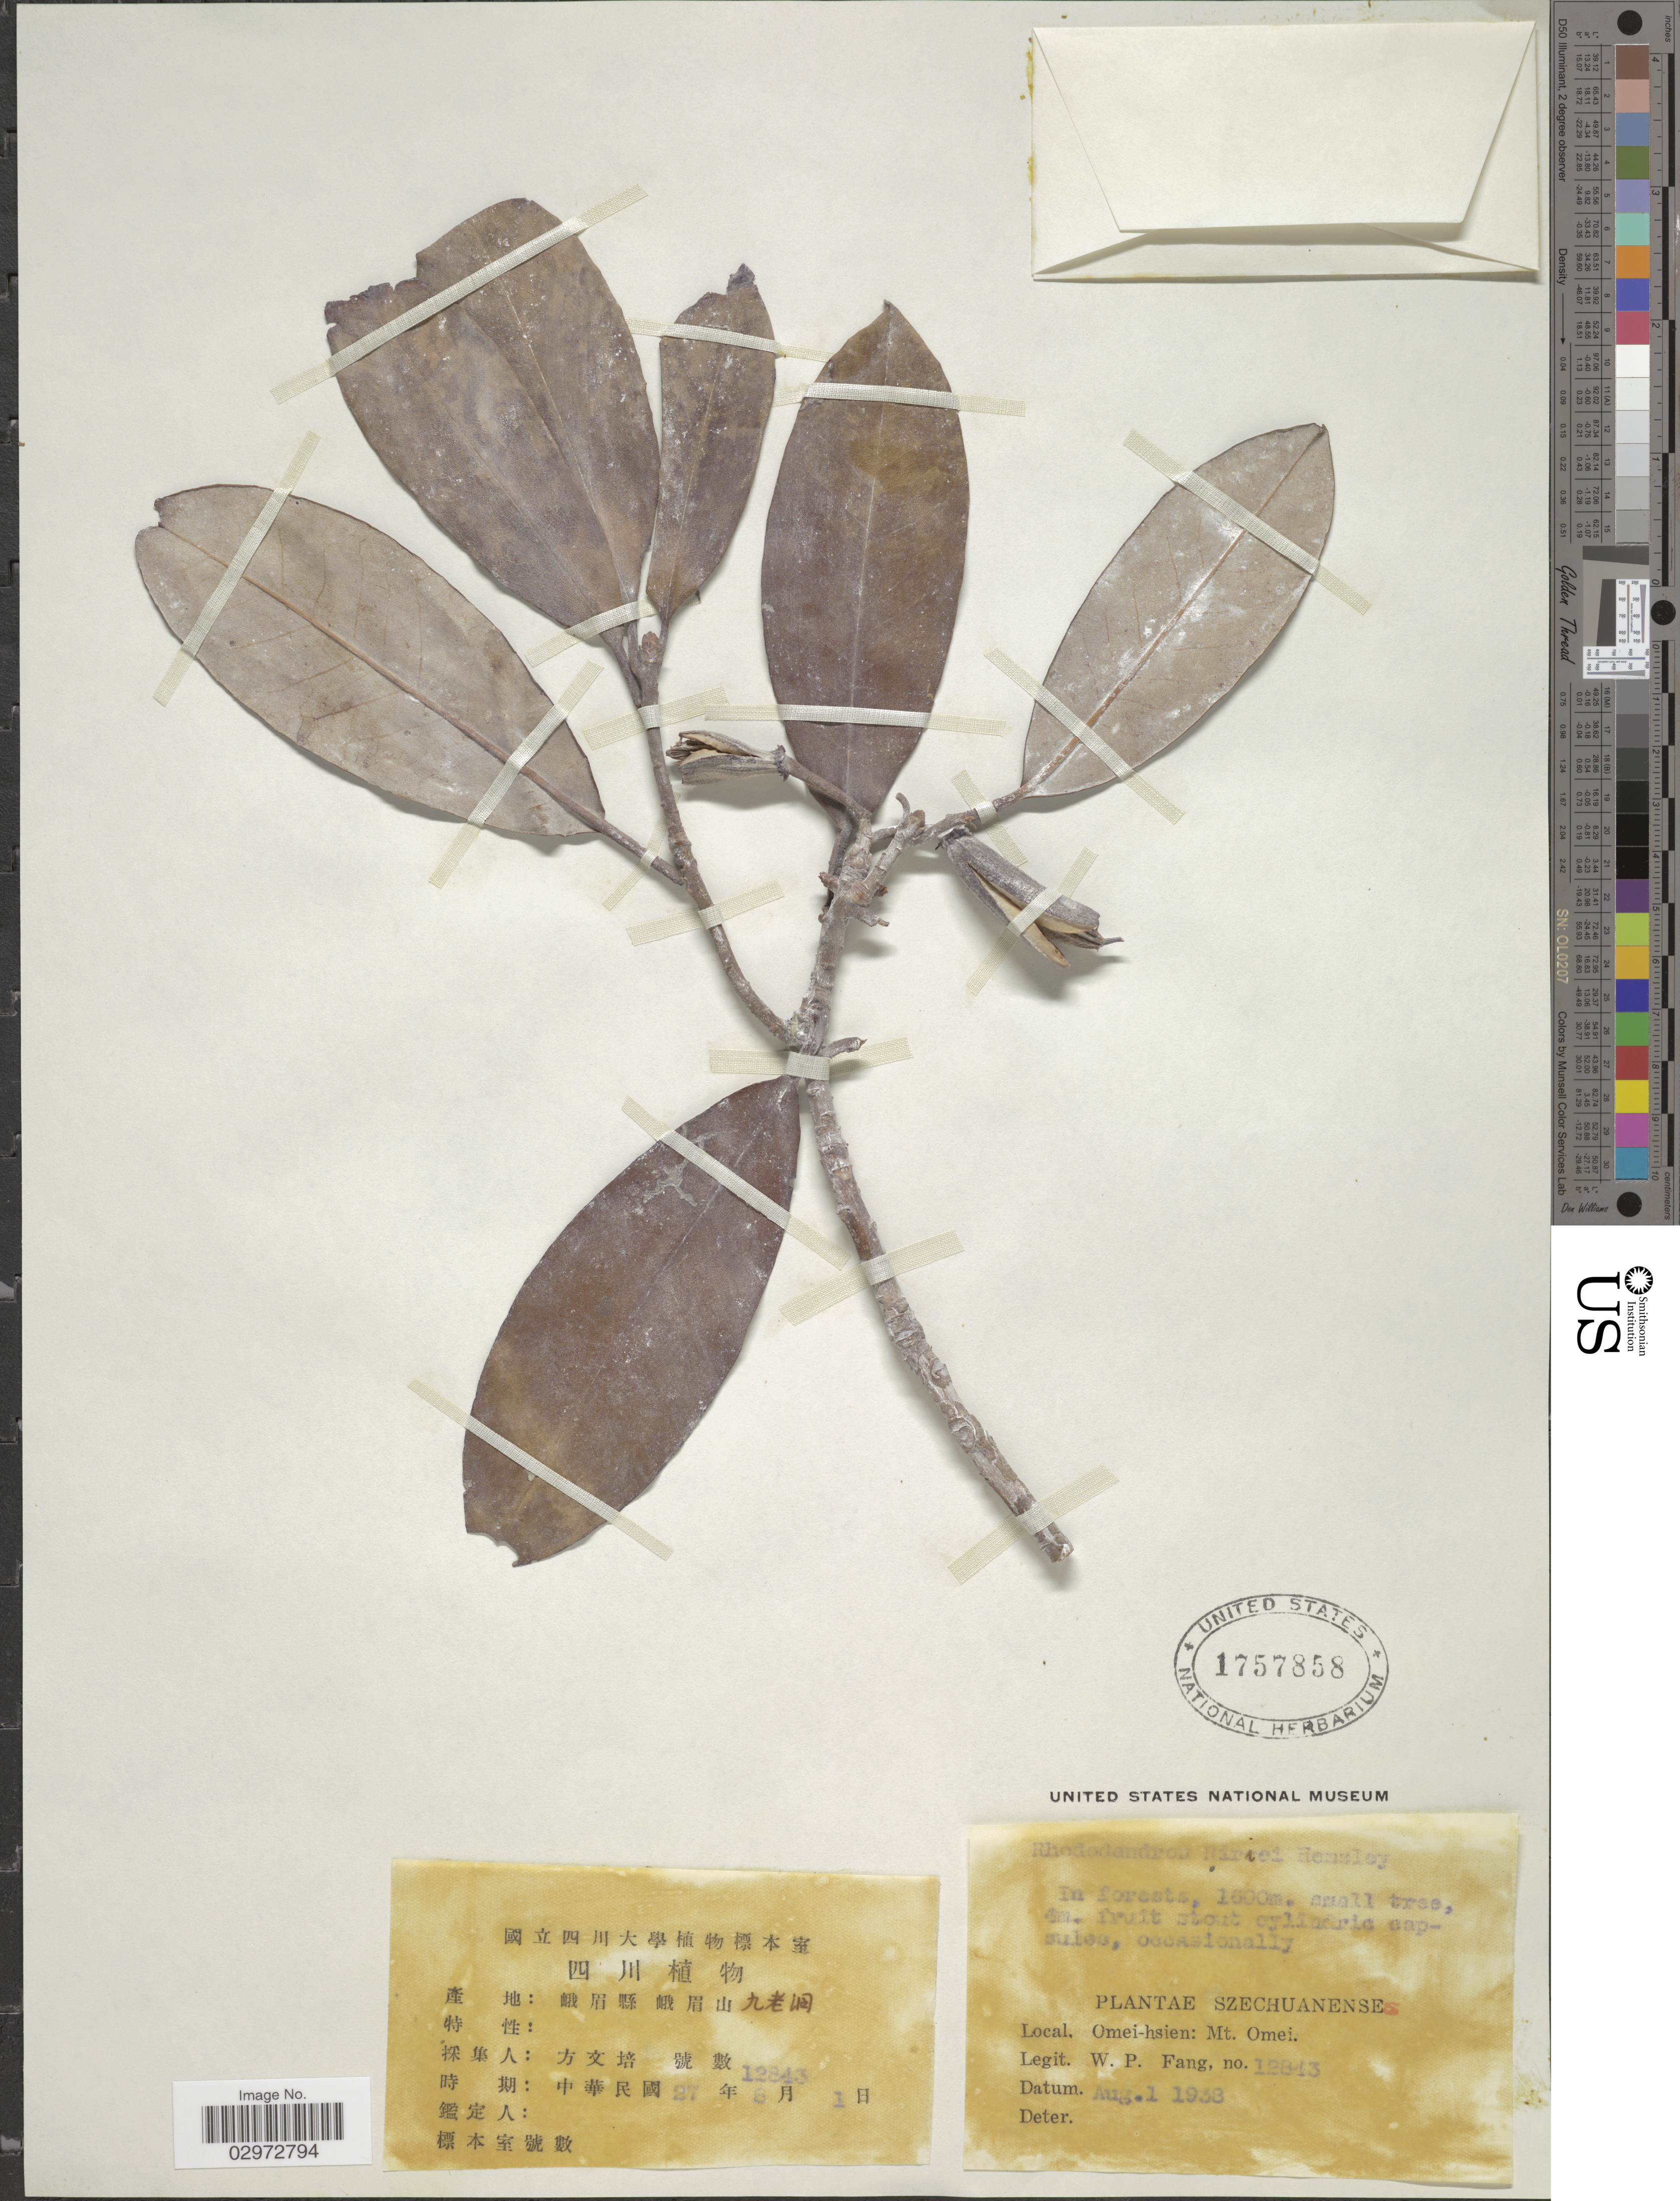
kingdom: Plantae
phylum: Tracheophyta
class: Magnoliopsida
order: Ericales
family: Ericaceae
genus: Rhododendron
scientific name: Rhododendron ririei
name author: Hemsl. & E.H. Wilson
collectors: W. P. Fang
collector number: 12843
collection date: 1938-08-01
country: China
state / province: Sichuan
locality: Szechuanenses. Omei-hsien: Mt. Omei.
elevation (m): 1600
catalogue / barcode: US 1757858